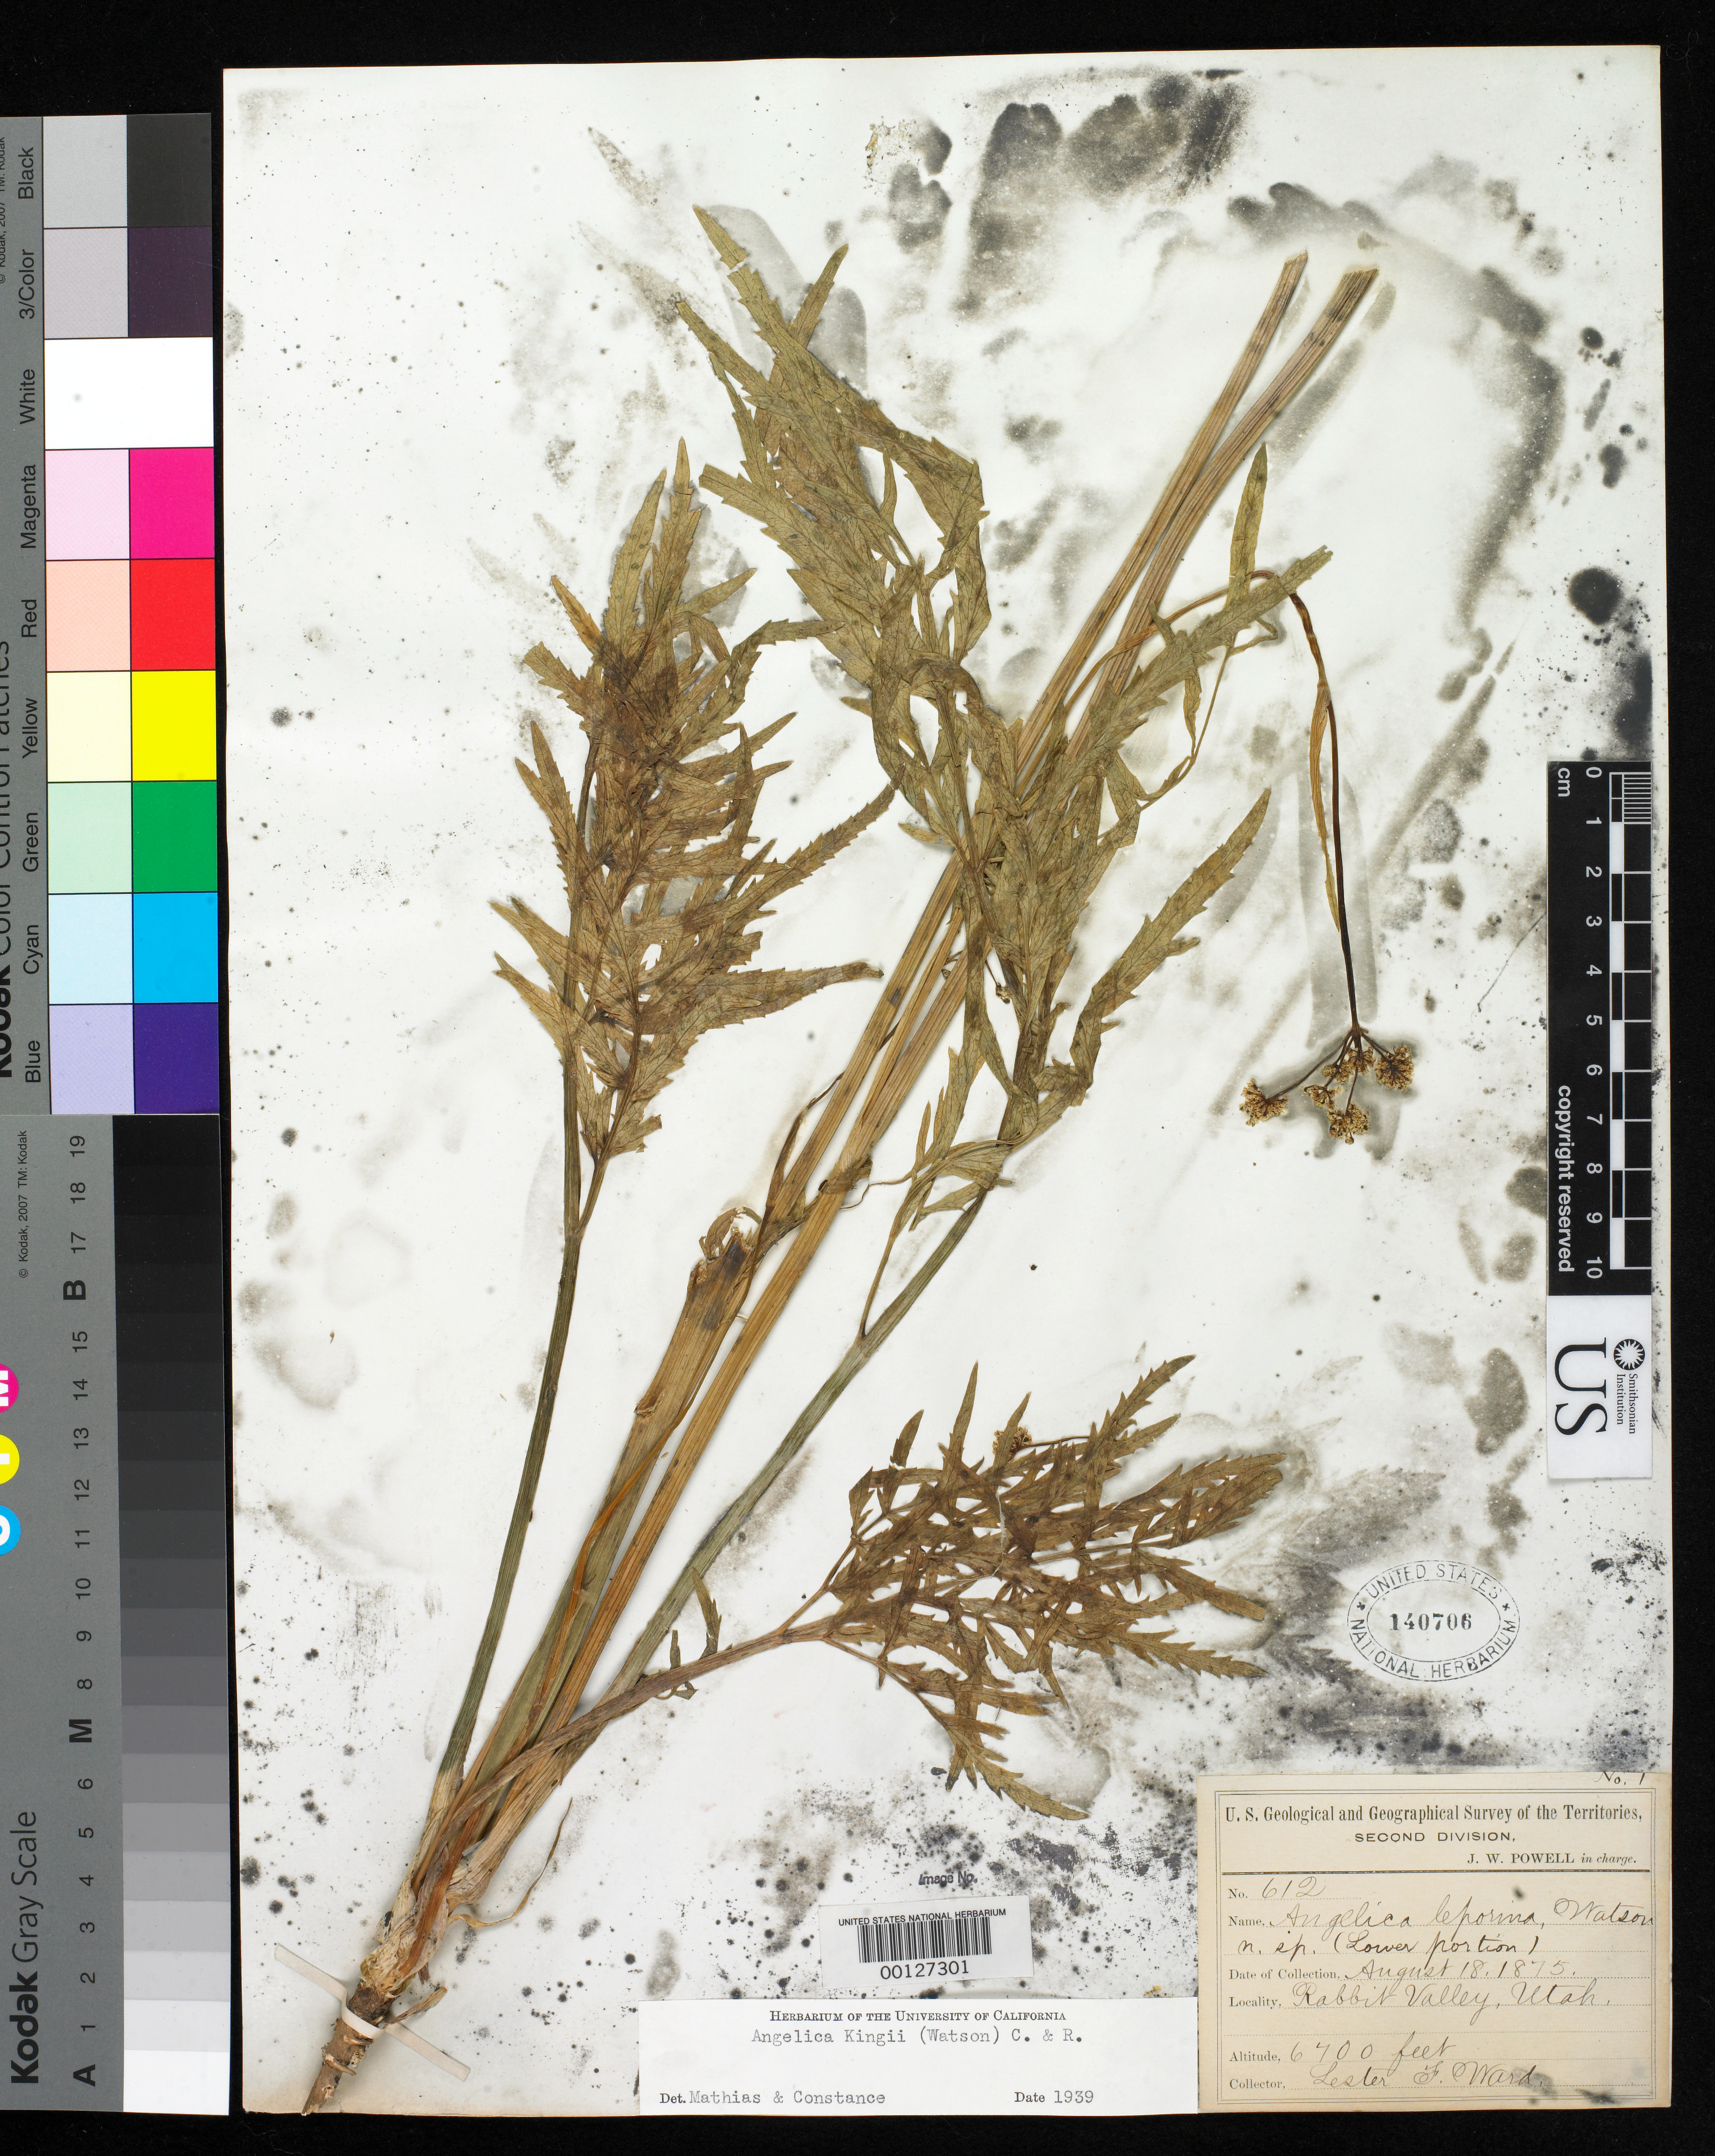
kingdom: Plantae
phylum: Tracheophyta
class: Magnoliopsida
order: Apiales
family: Apiaceae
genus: Angelica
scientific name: Angelica leporina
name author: S. Watson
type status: Isotype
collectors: L. F. Ward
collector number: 612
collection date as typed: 18 Aug 1875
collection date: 1875-08-18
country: United States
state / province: Utah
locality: Rabbit Valley.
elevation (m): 2042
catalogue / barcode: US 140706